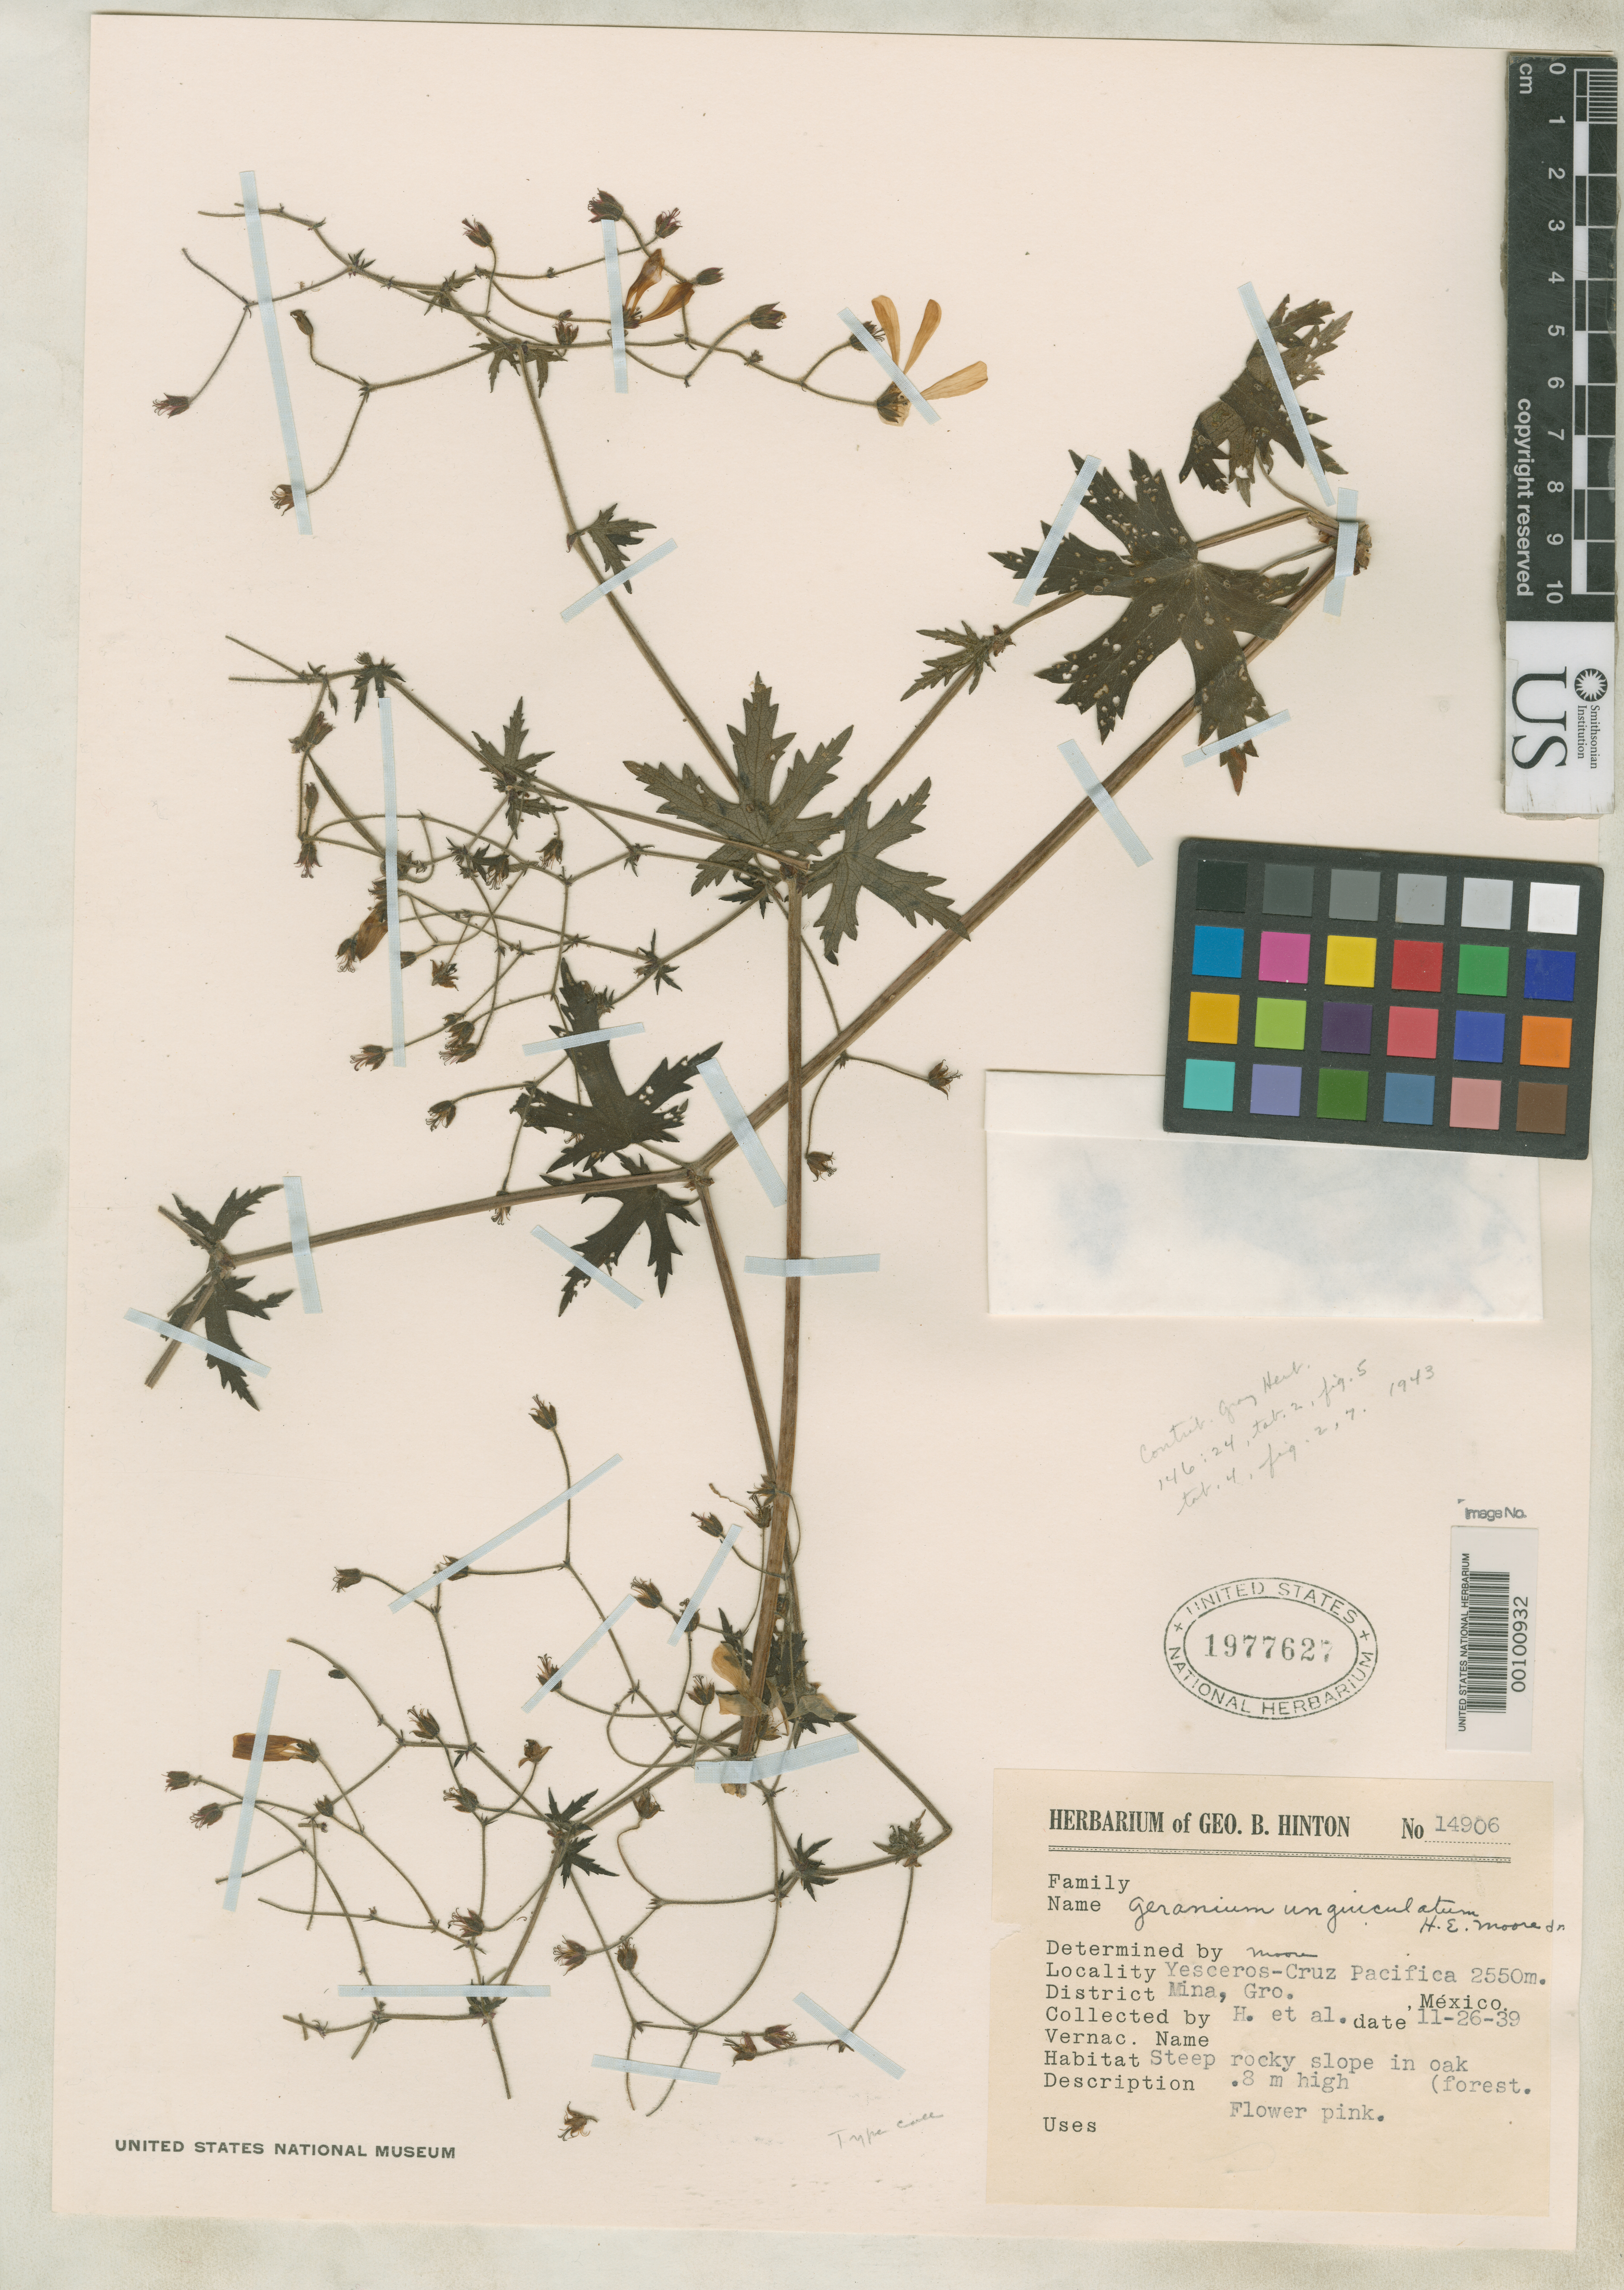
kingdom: Plantae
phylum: Tracheophyta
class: Magnoliopsida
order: Geraniales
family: Geraniaceae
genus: Geranium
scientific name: Geranium unguiculatum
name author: H.E. Moore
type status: Isotype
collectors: G. B. Hinton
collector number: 14906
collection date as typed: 26 Nov 1939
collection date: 1939-11-26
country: Mexico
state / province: Guerrero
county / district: Mina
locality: Yesceros-Cruz Pacifica.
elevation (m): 2550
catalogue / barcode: US 1977627